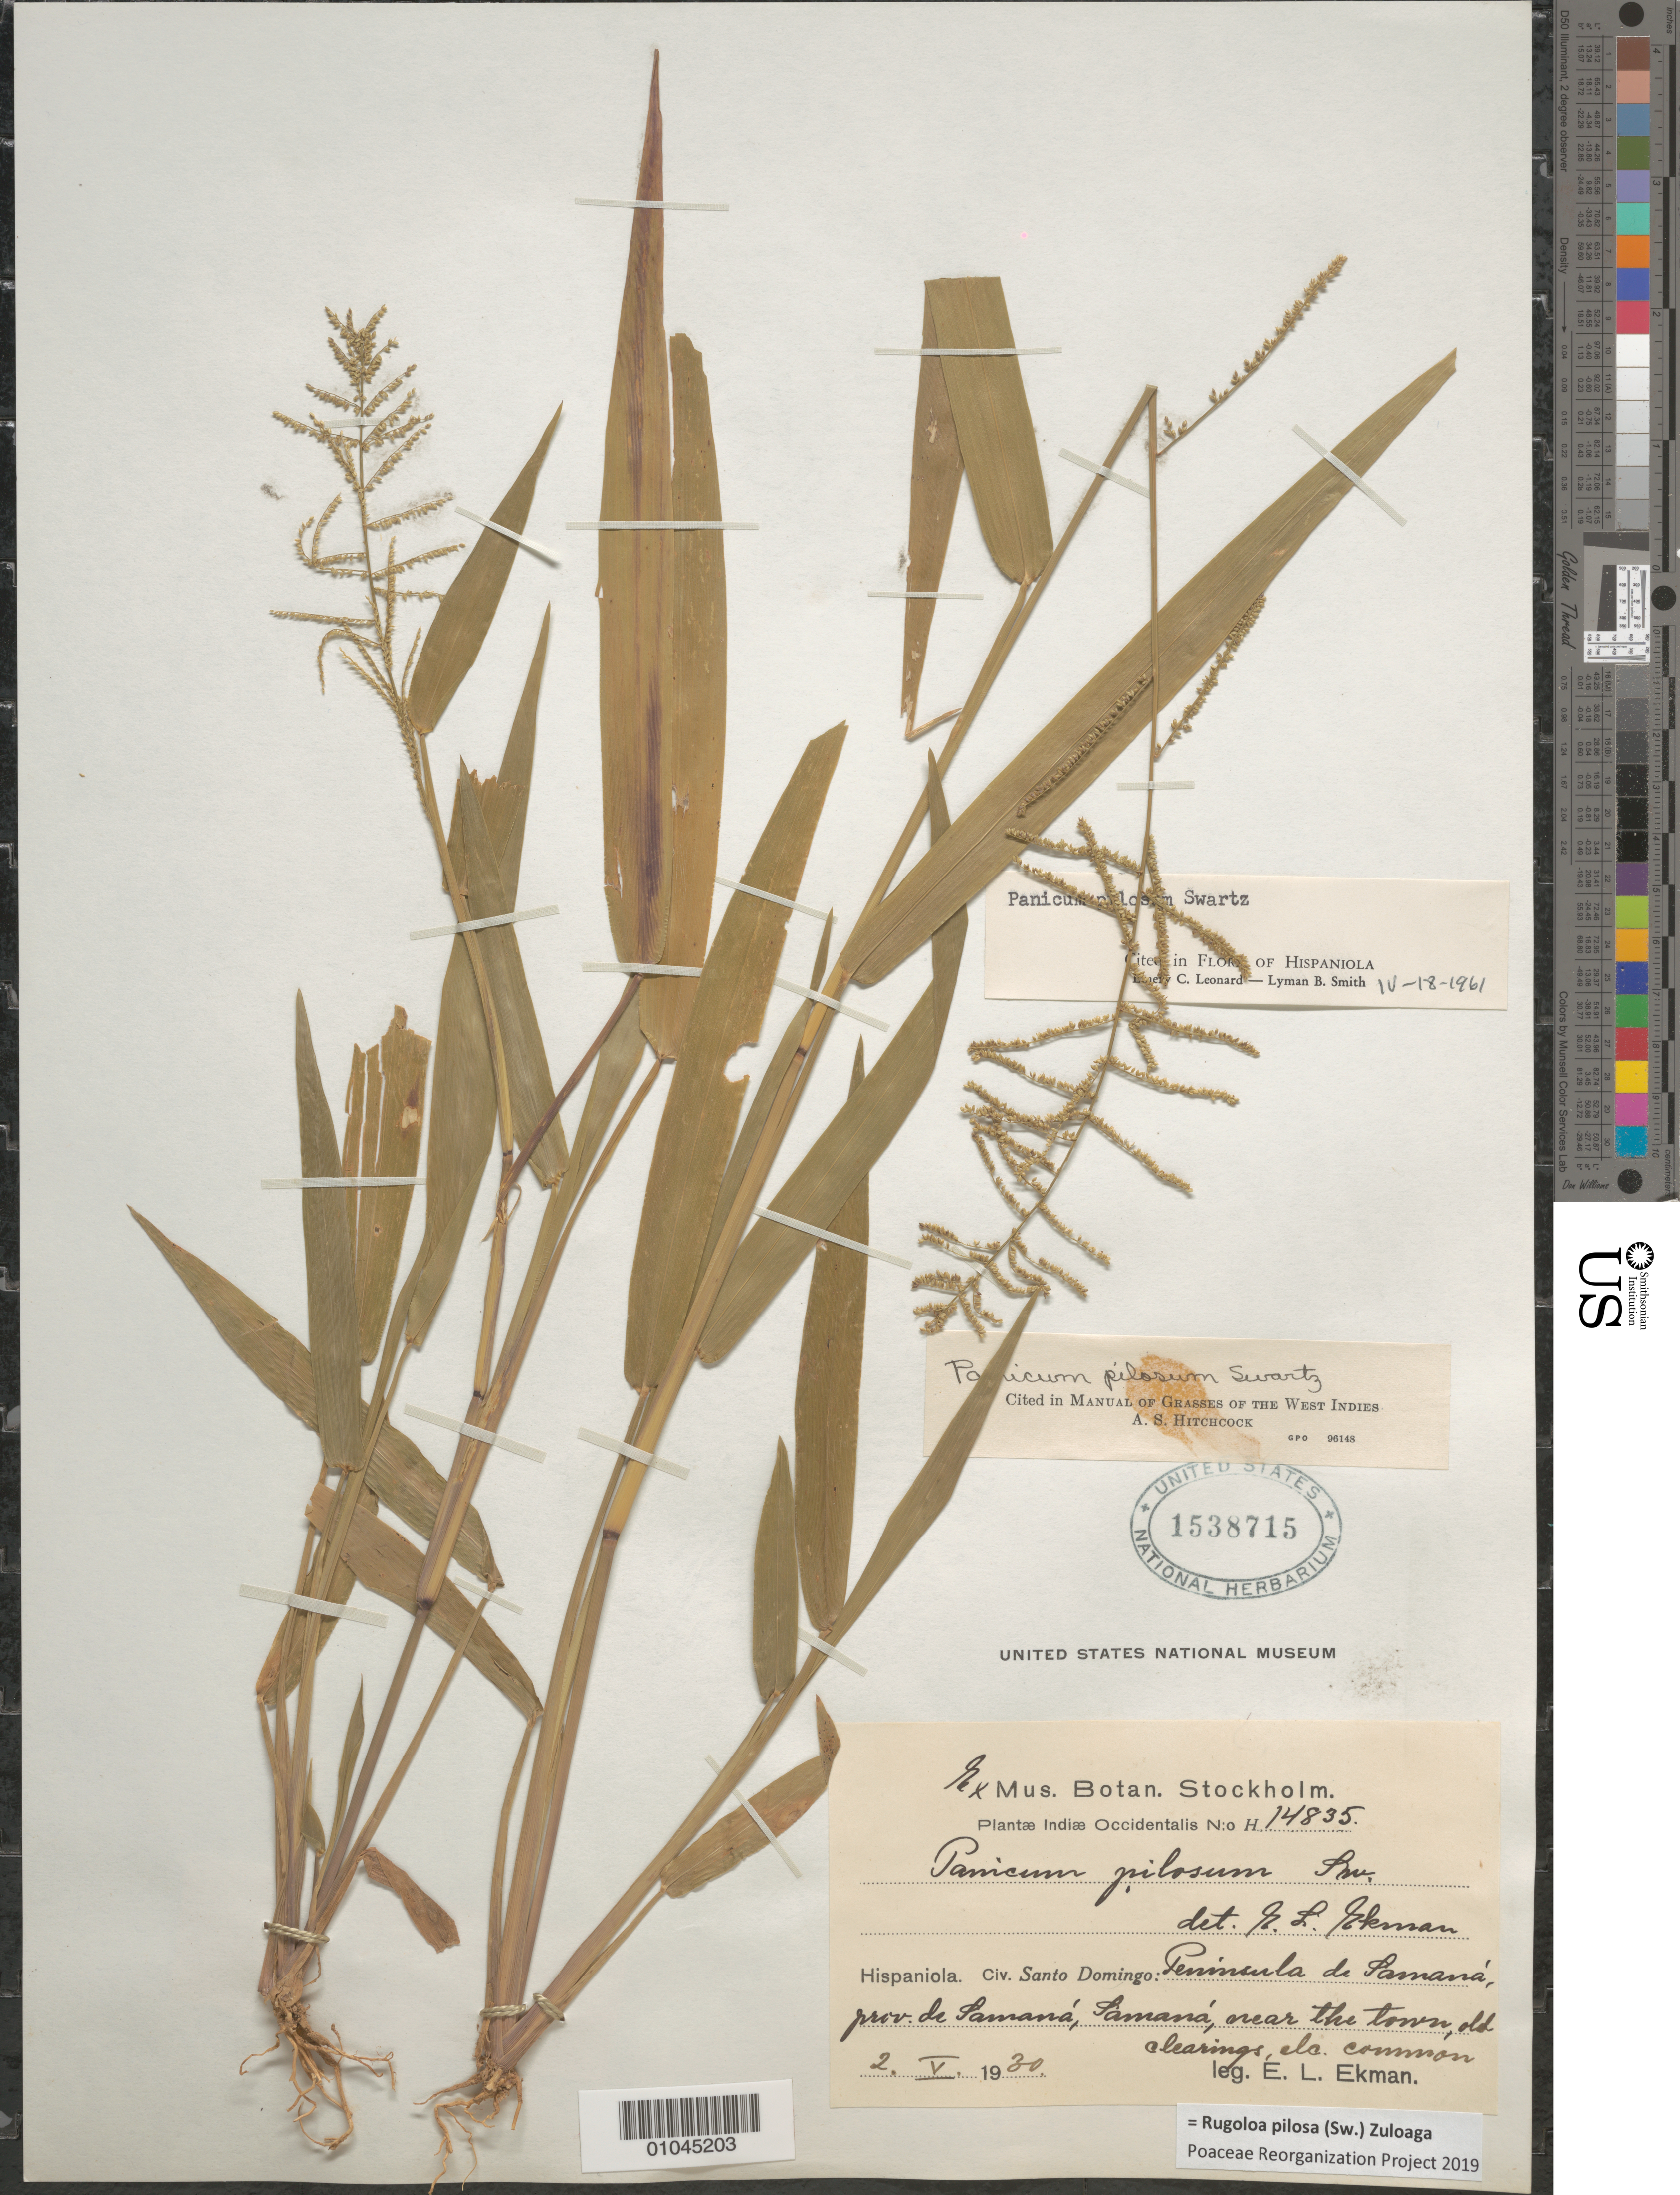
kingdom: Plantae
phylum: Tracheophyta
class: Liliopsida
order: Poales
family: Poaceae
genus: Panicum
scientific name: Panicum pilosum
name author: Sw.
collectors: E. L. Ekman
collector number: H 14835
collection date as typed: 02 May 1930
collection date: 1930-05-02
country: Dominican Republic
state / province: Samaná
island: Hispaniola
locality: Samana, near the town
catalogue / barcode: US 1538715